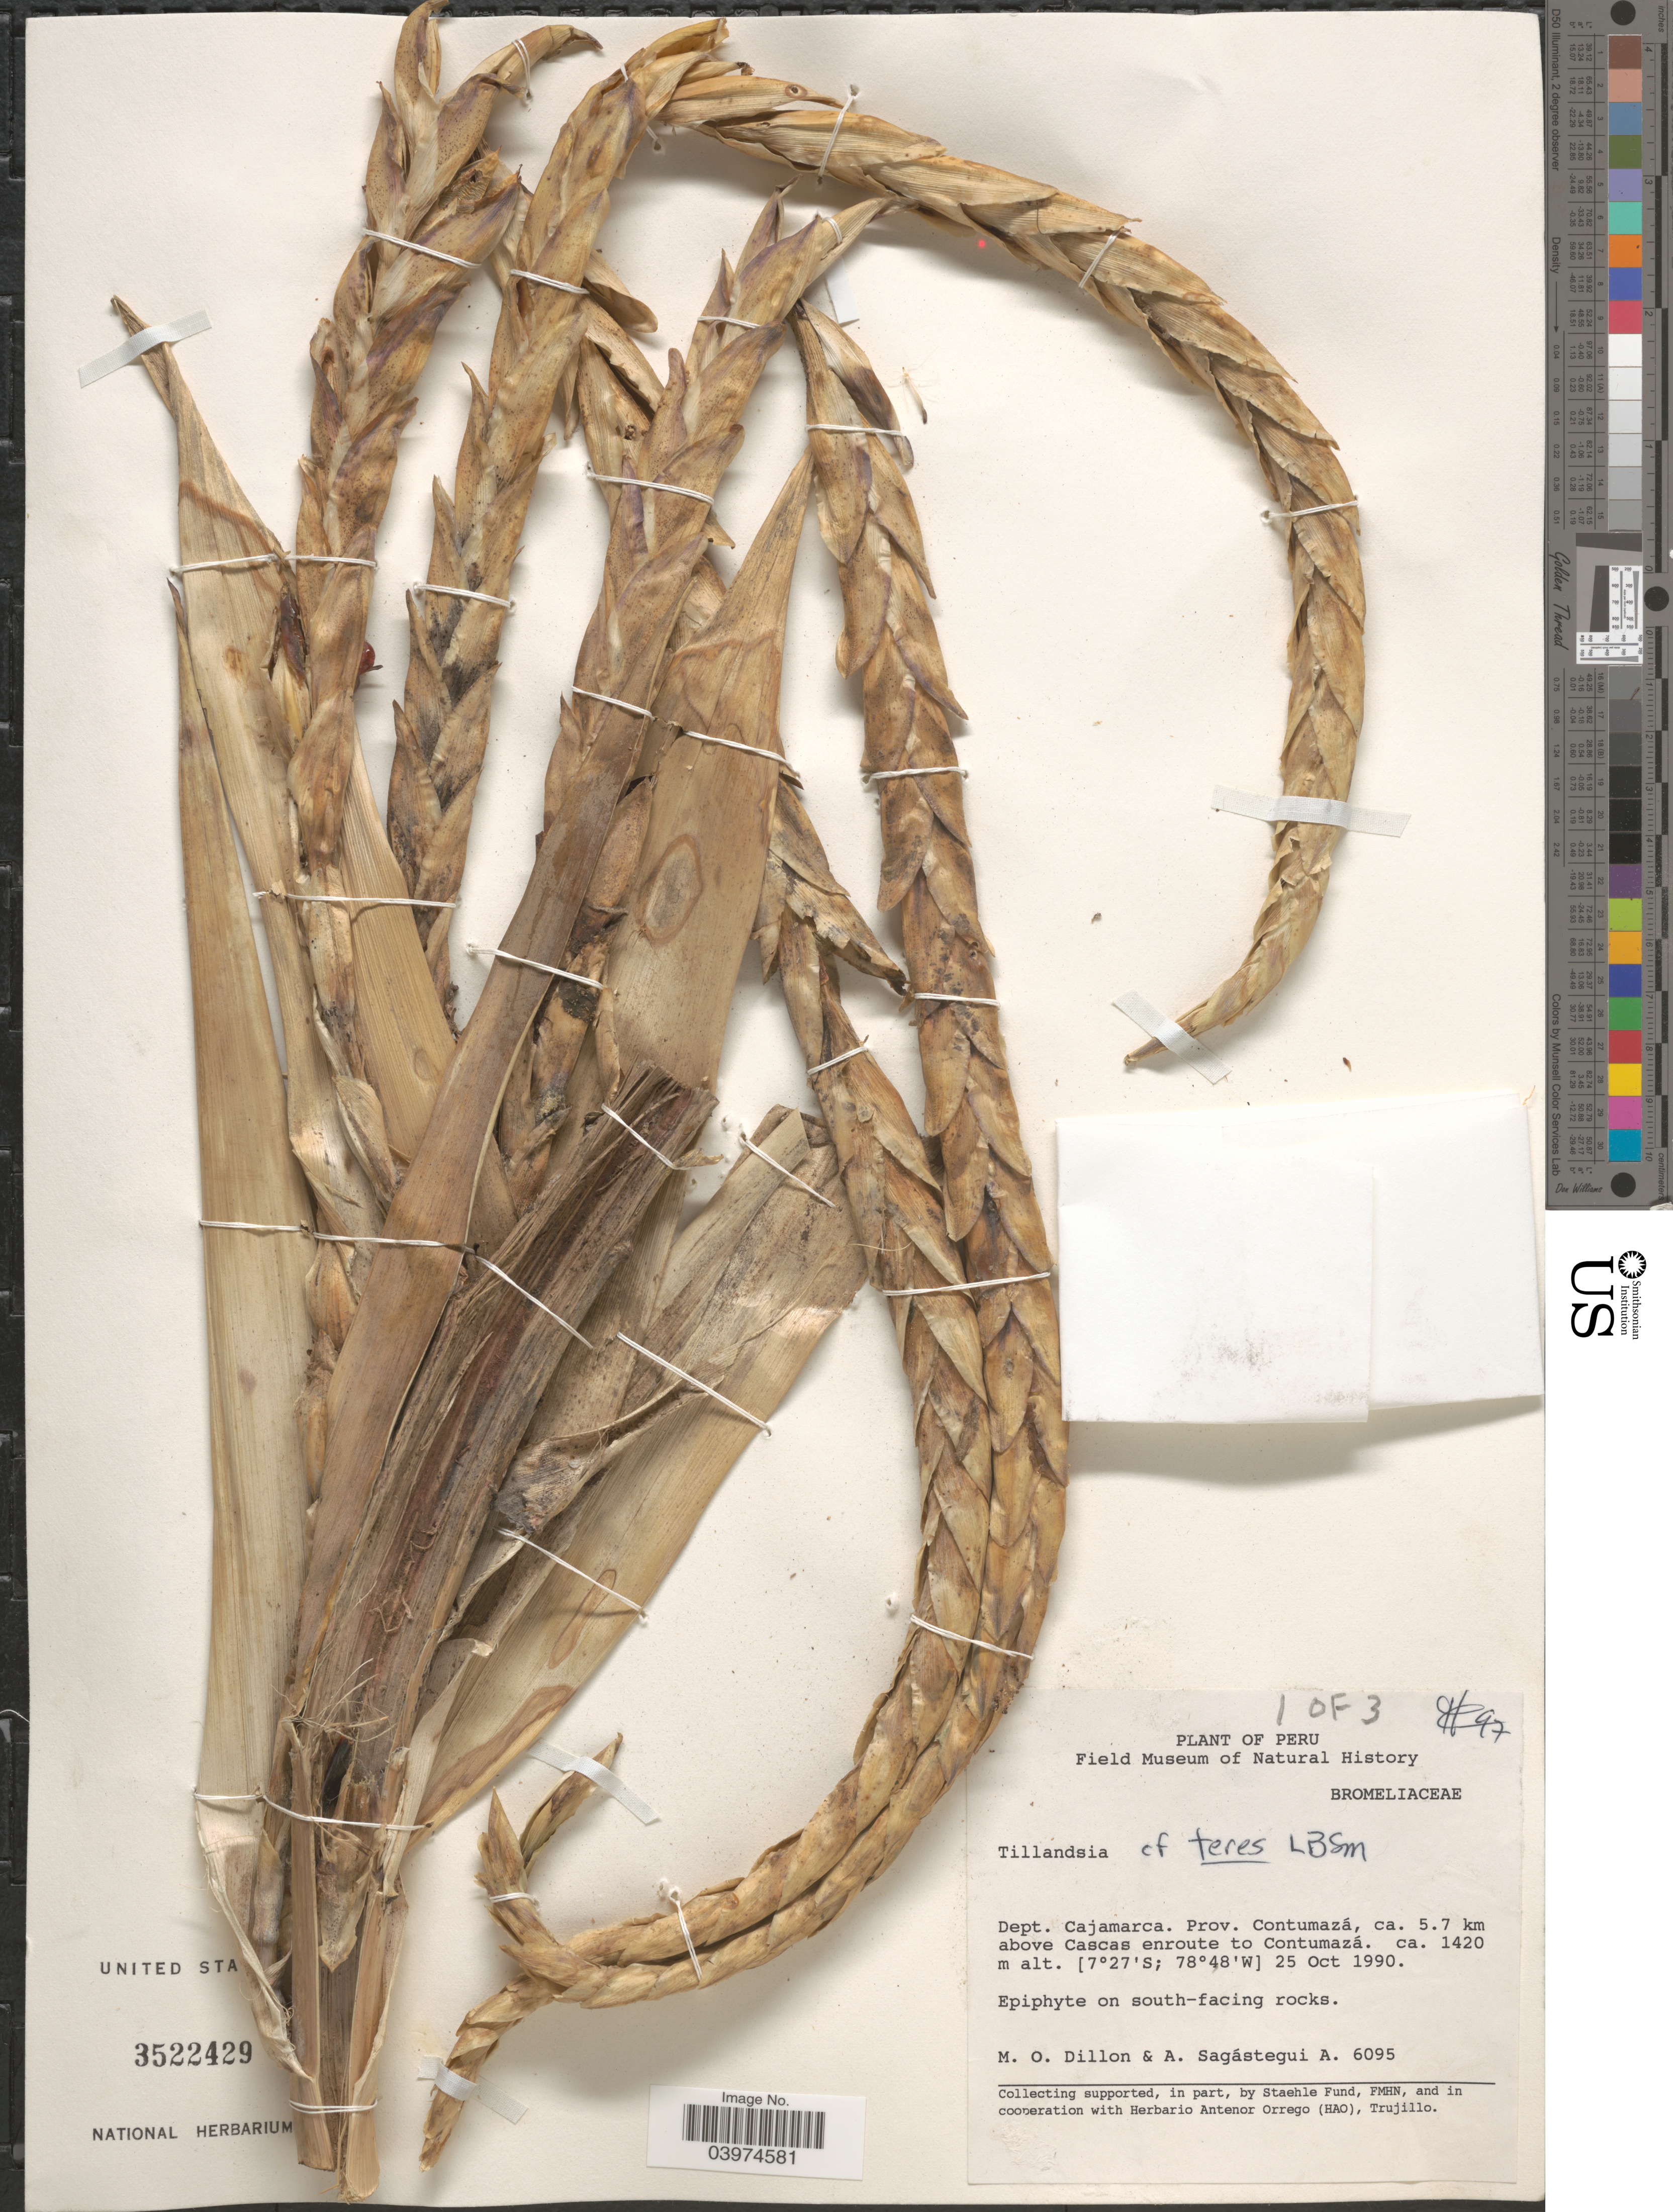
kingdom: Plantae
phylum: Tracheophyta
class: Liliopsida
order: Poales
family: Bromeliaceae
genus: Tillandsia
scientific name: Tillandsia teres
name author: L.B. Sm.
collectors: M. O. Dillon & A. Sagástegui A.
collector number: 6095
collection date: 1990-10-25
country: Peru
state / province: Cajamarca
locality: Dept. Cajamarca. Prov. Contumazá, ca. 5.7 km above Cascas enroute to Contumazá.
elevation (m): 1420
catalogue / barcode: US 3522429